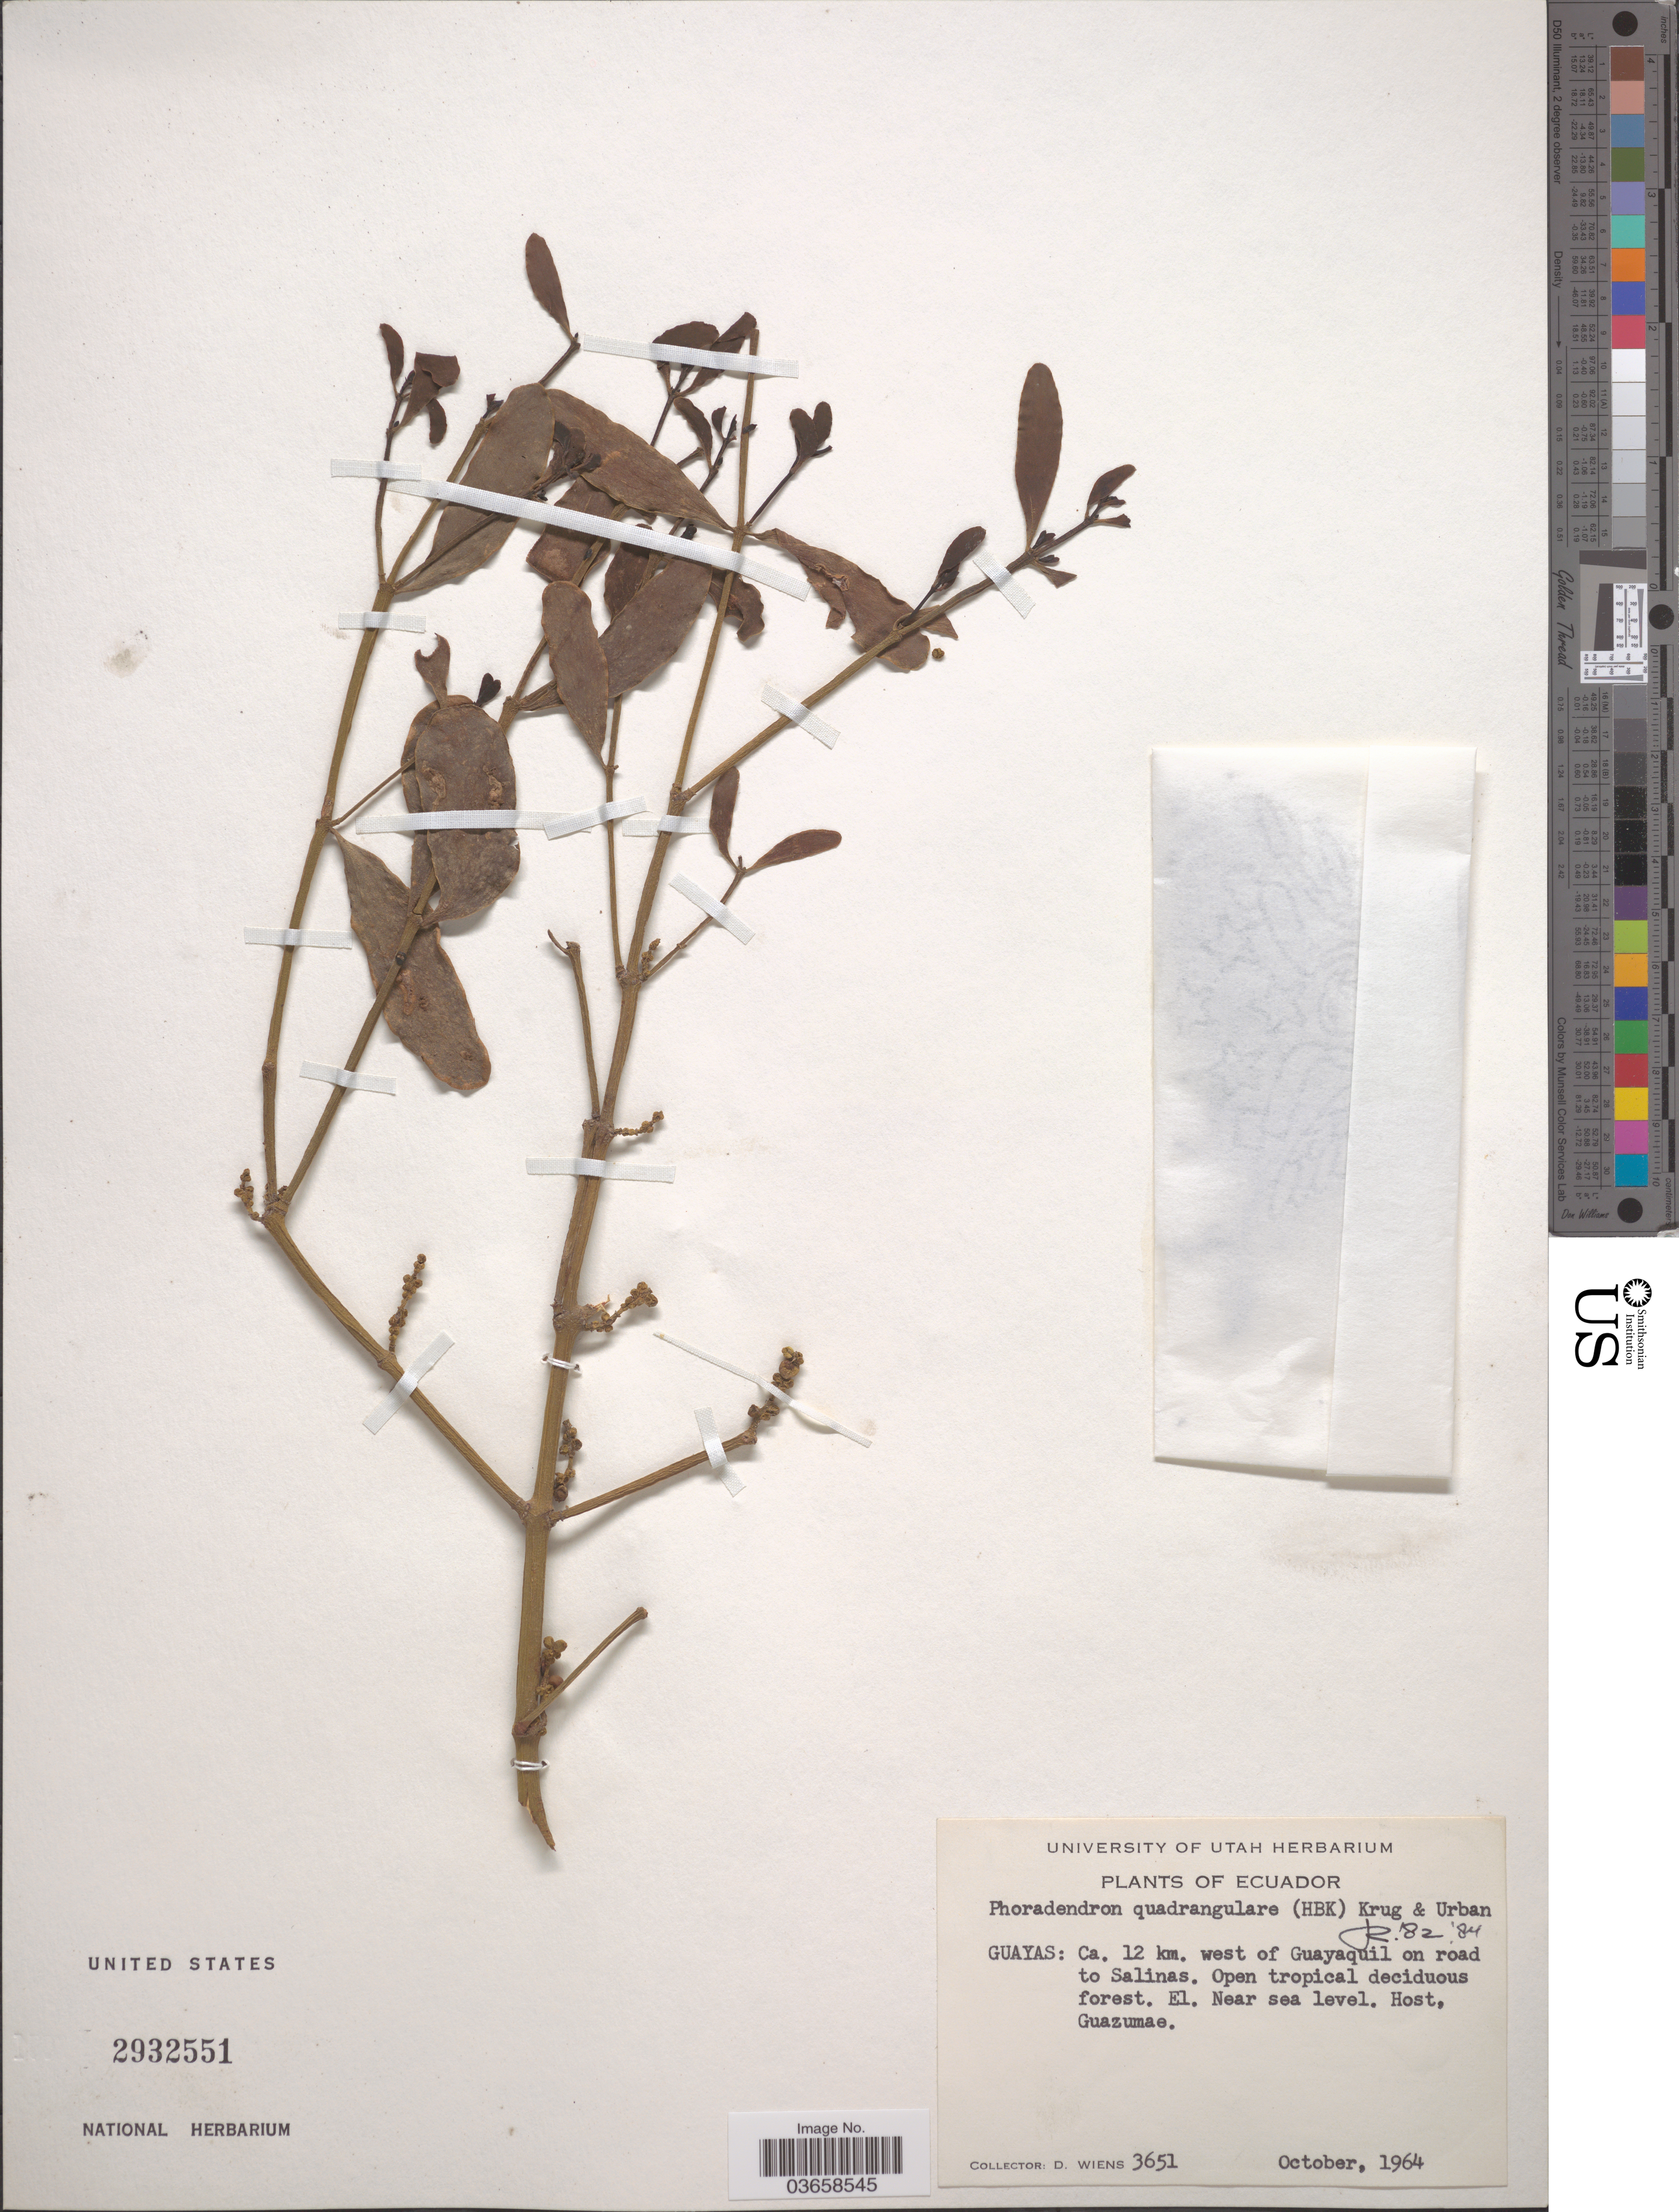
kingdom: Plantae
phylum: Tracheophyta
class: Magnoliopsida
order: Santalales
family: Viscaceae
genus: Phoradendron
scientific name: Phoradendron quadrangulare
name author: (Kunth) Griseb.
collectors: D. Wiens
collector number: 3651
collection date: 1964-10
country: Ecuador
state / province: Guayas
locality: Ca. 12 km. west of Guayaquil on road to Salinas.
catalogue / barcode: US 2932551